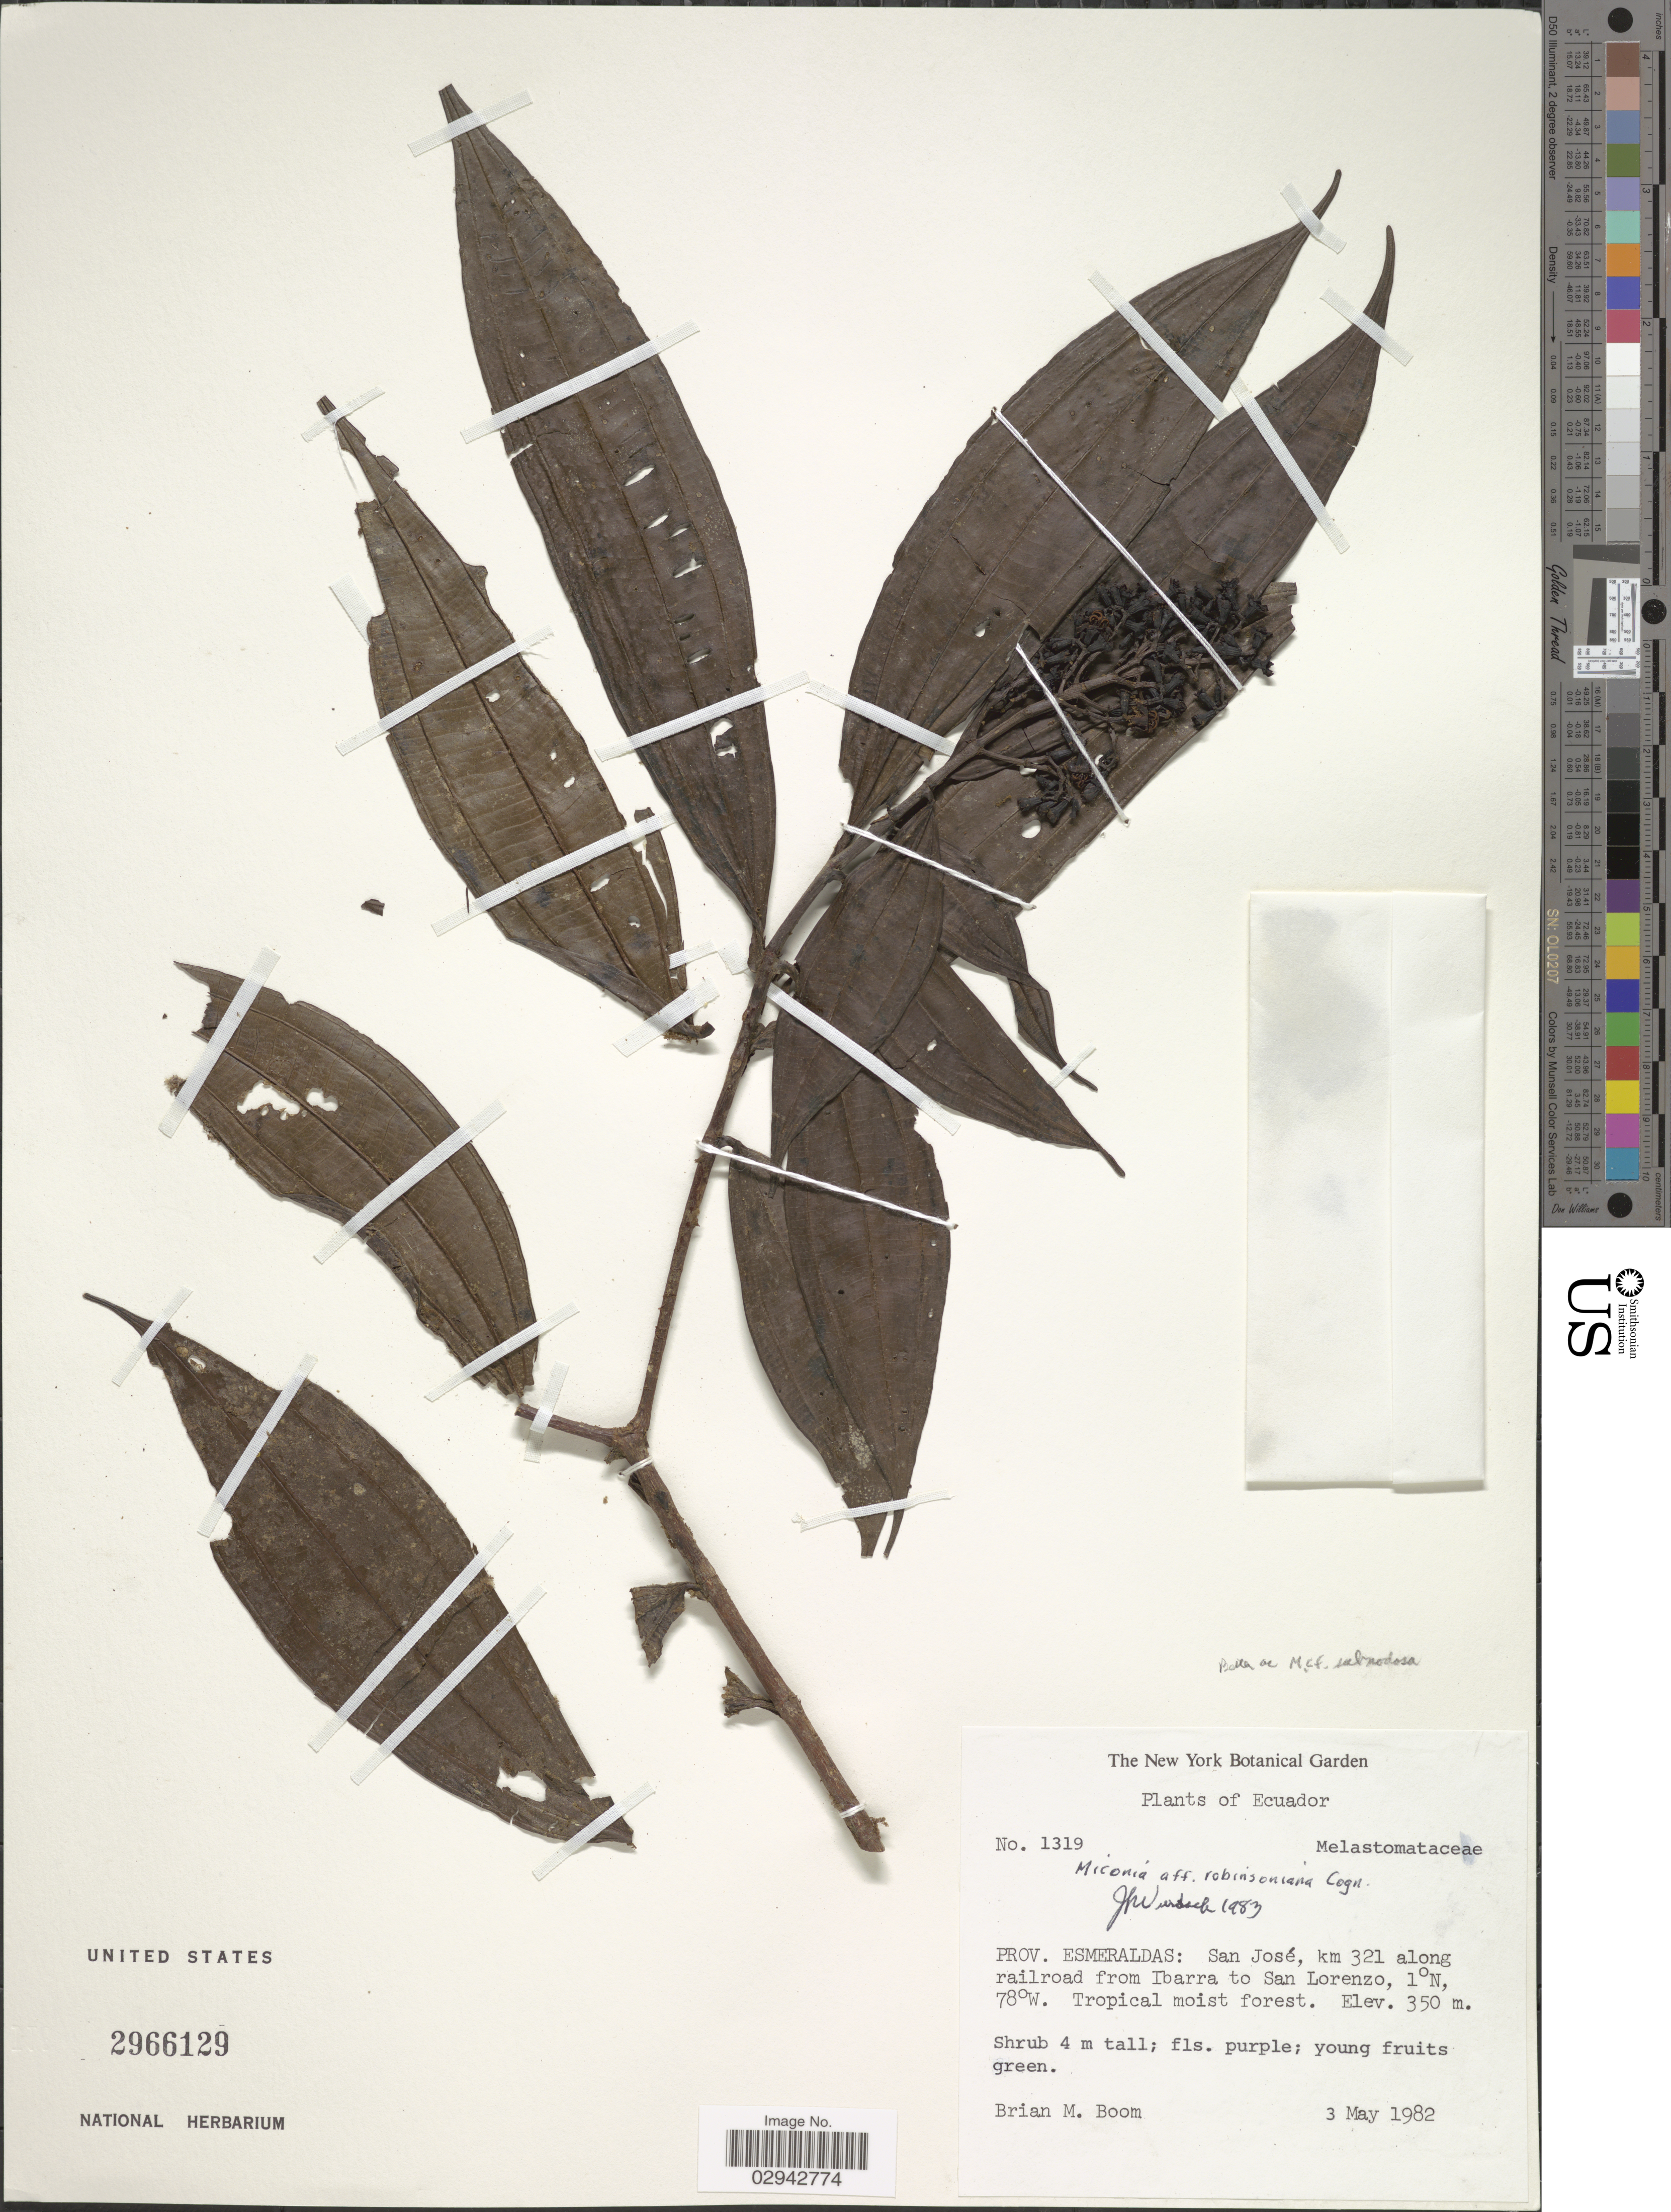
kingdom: Plantae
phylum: Tracheophyta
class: Magnoliopsida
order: Myrtales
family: Melastomataceae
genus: Miconia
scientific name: Miconia robinsoniana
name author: Cogn.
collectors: B. M. Boom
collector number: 1319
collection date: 1982-05-03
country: Ecuador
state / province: Esmeraldas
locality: San José, km 321 along railroad from Ibarra to San Lorenzo.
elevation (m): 350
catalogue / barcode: US 2966129